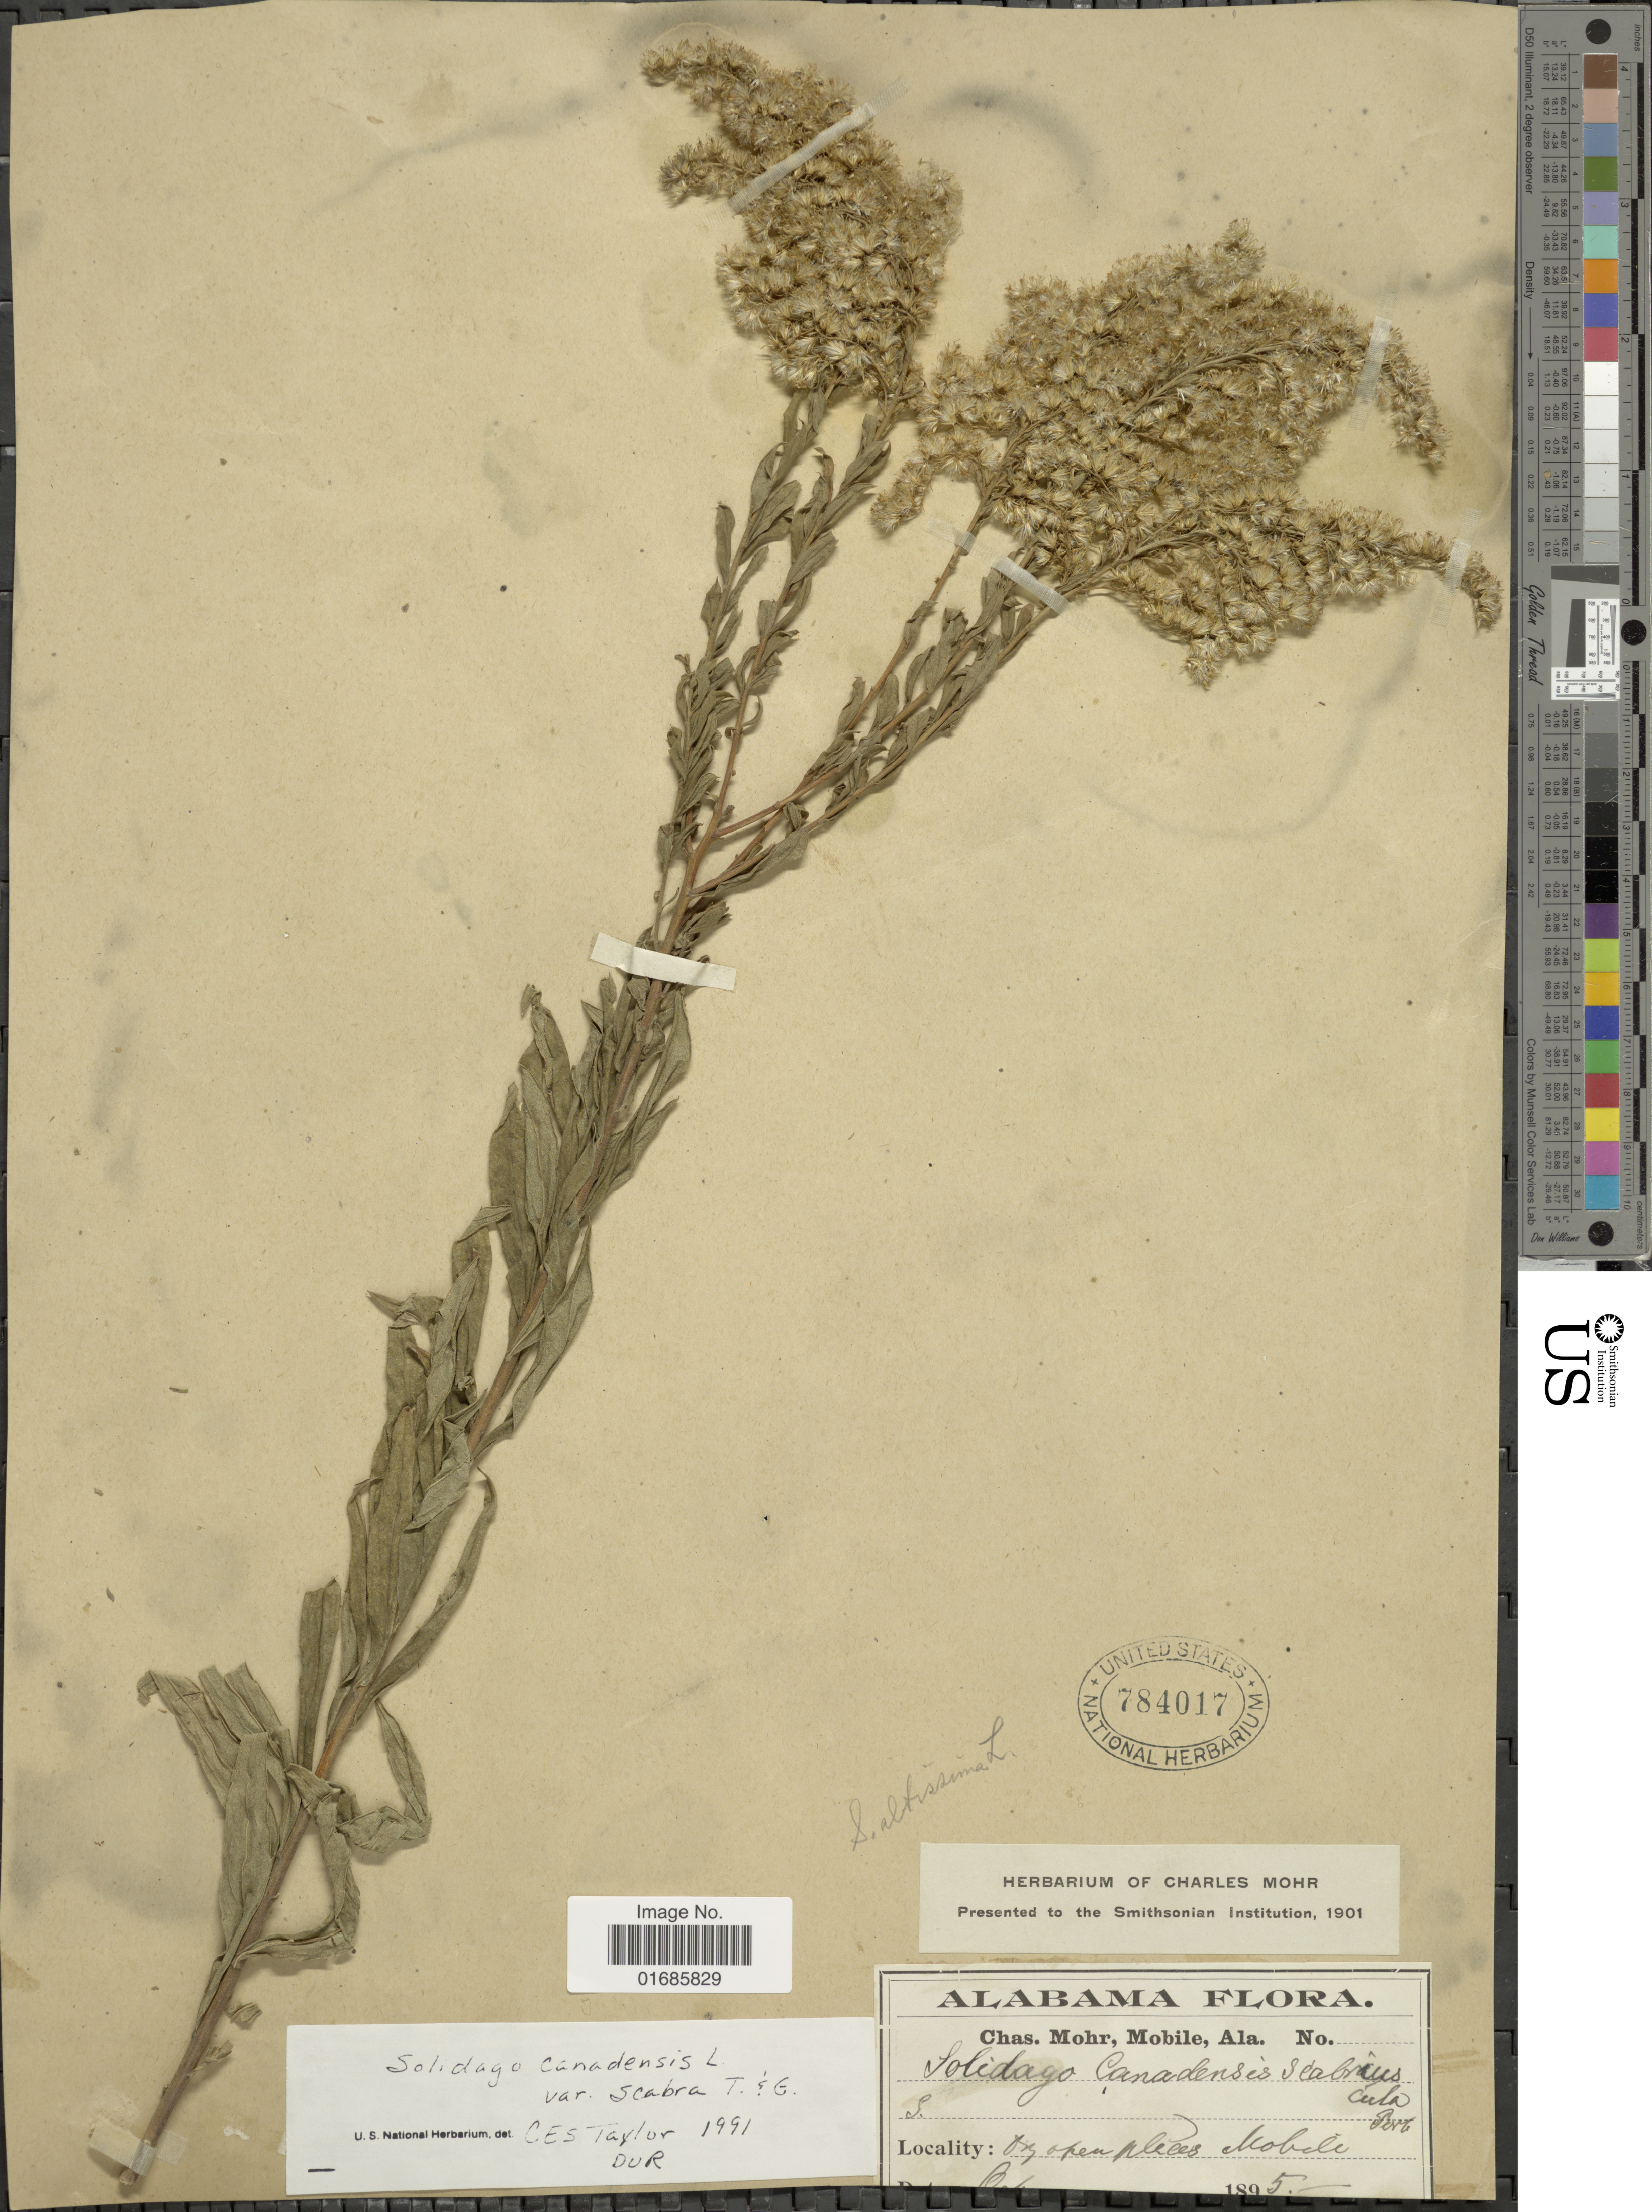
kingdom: Plantae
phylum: Tracheophyta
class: Magnoliopsida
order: Asterales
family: Asteraceae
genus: Solidago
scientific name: Solidago canadensis var. scabra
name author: (Muhl. ex Willd.) Torr. & A. Gray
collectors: Mohr, C. T. (herbarium)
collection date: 1895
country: United States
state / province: Alabama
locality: Mobile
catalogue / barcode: US 784017